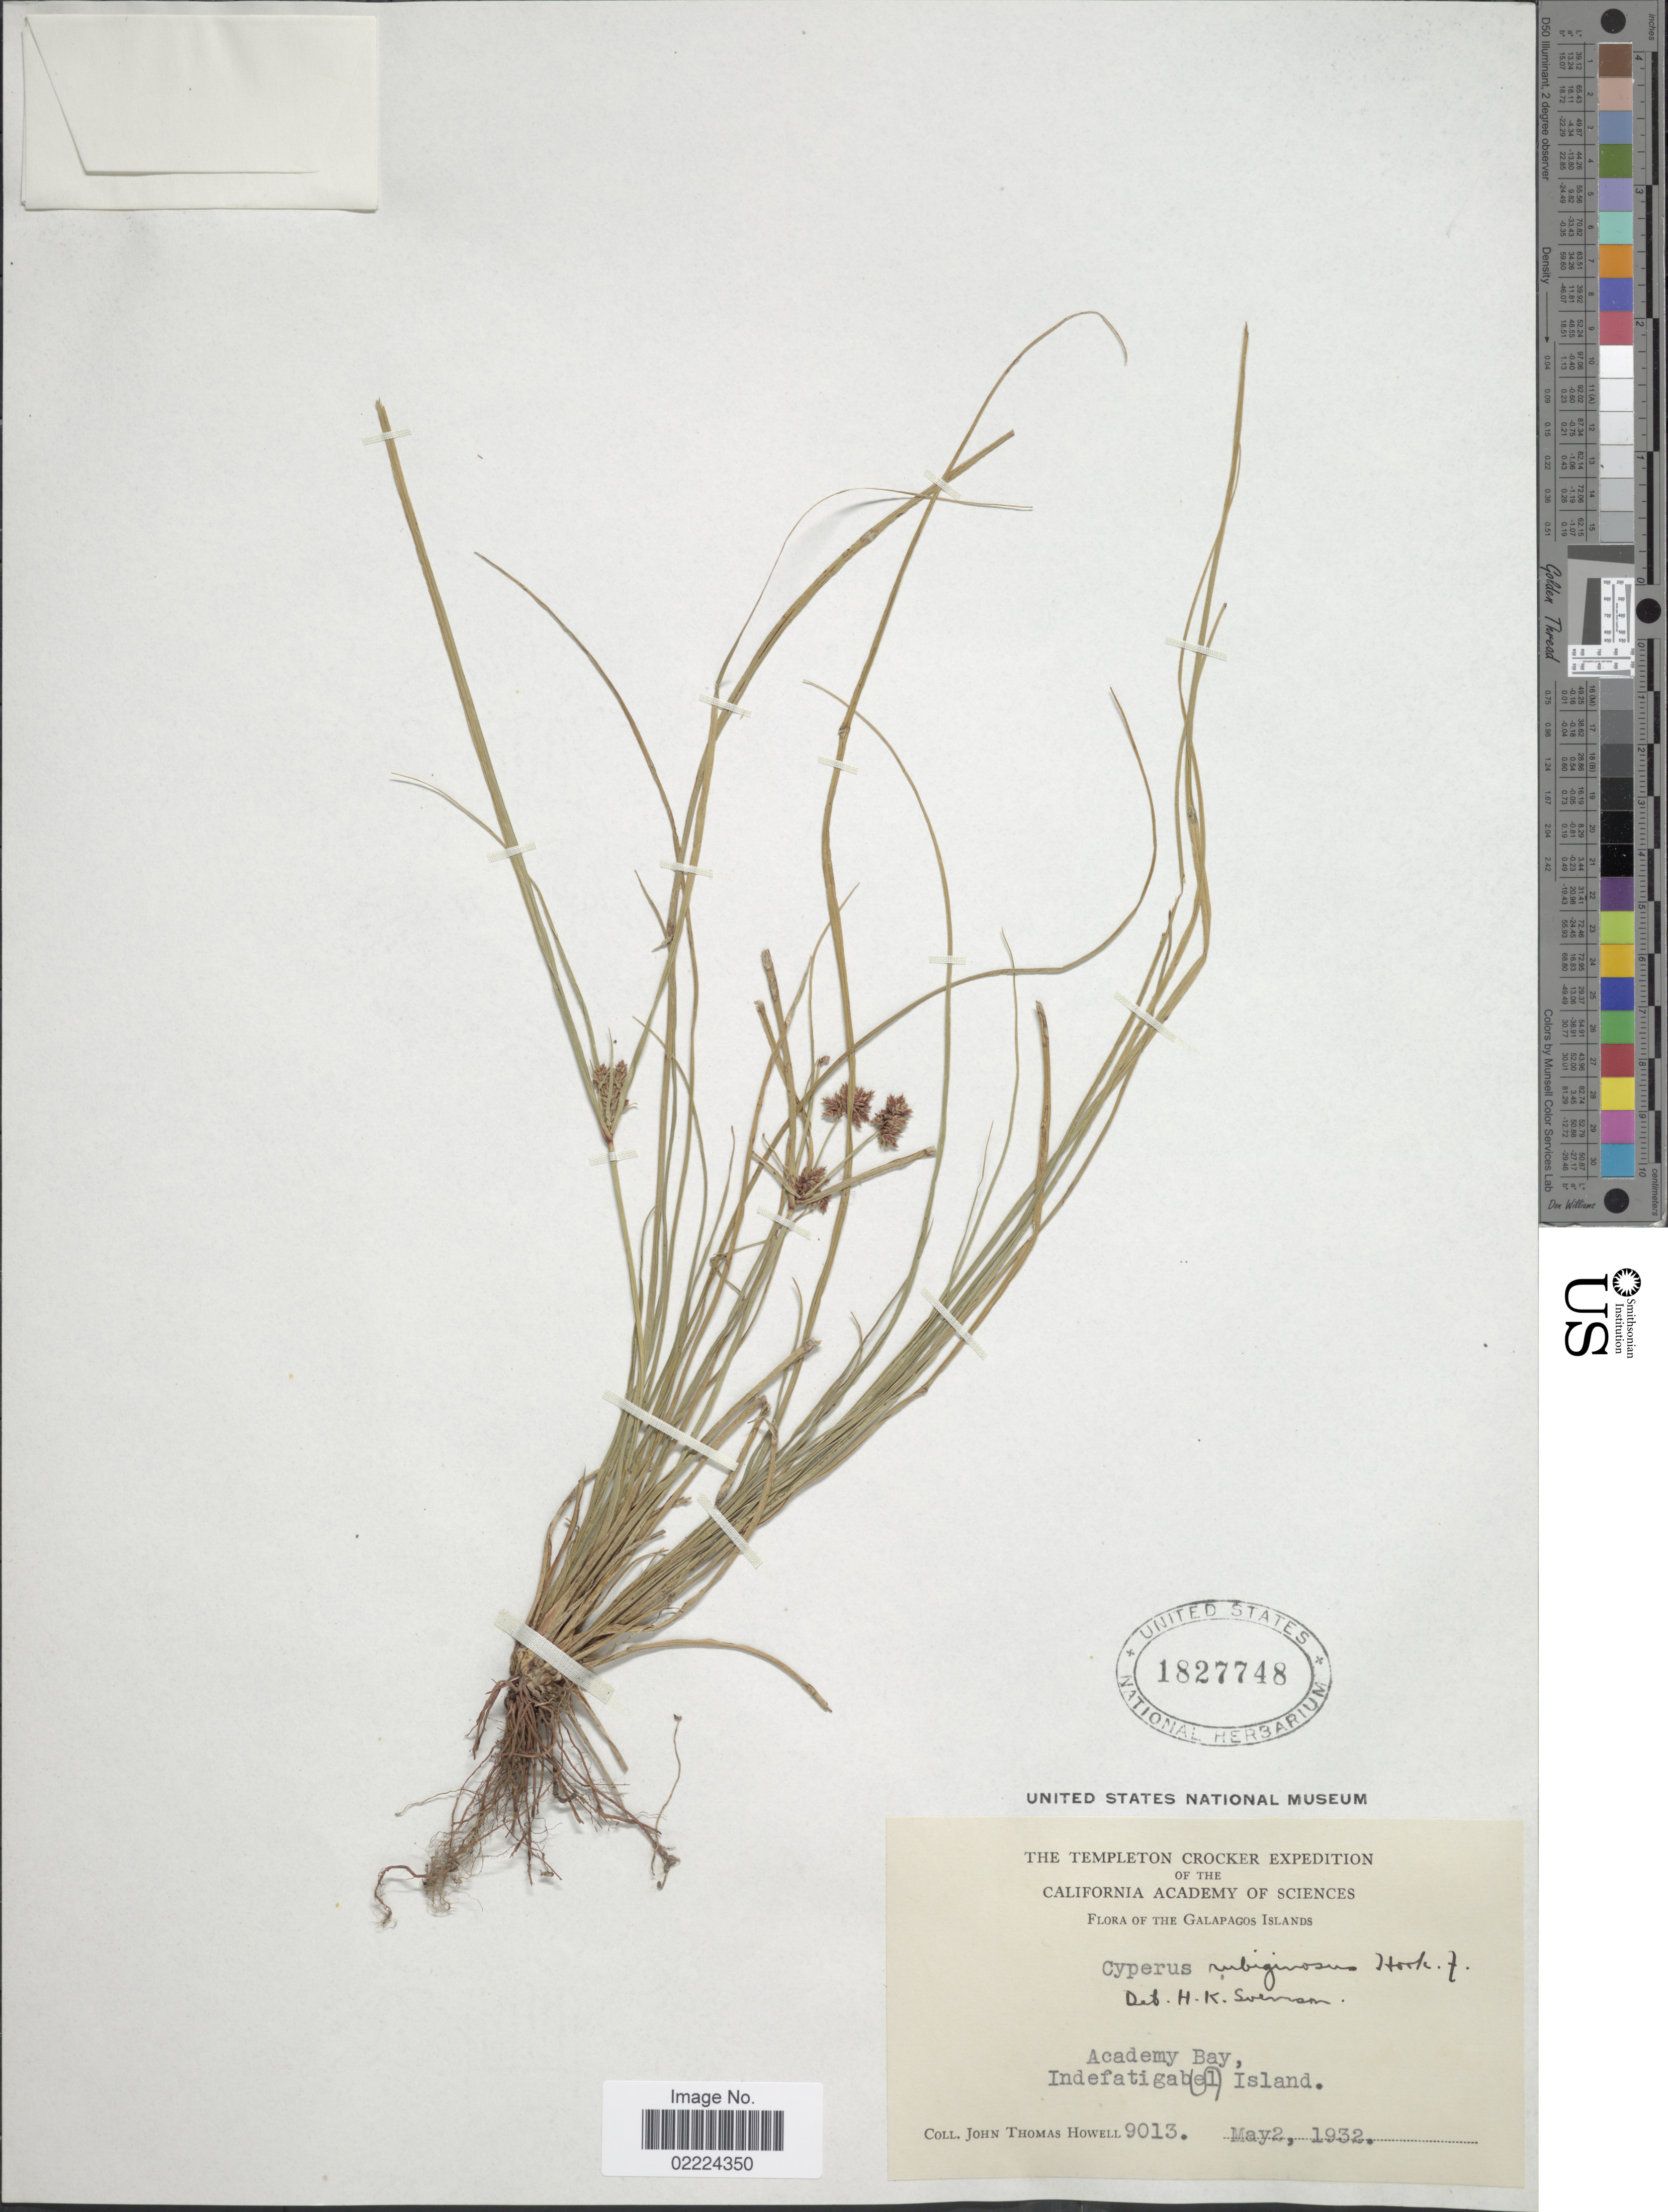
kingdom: Plantae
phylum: Tracheophyta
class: Liliopsida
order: Poales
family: Cyperaceae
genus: Cyperus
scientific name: Cyperus rubiginosus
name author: Hook. f.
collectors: J. T. Howell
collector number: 9013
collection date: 1932-05-02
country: Ecuador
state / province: Colón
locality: Galapagos Islands, Academy Bay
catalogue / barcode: US 1827748